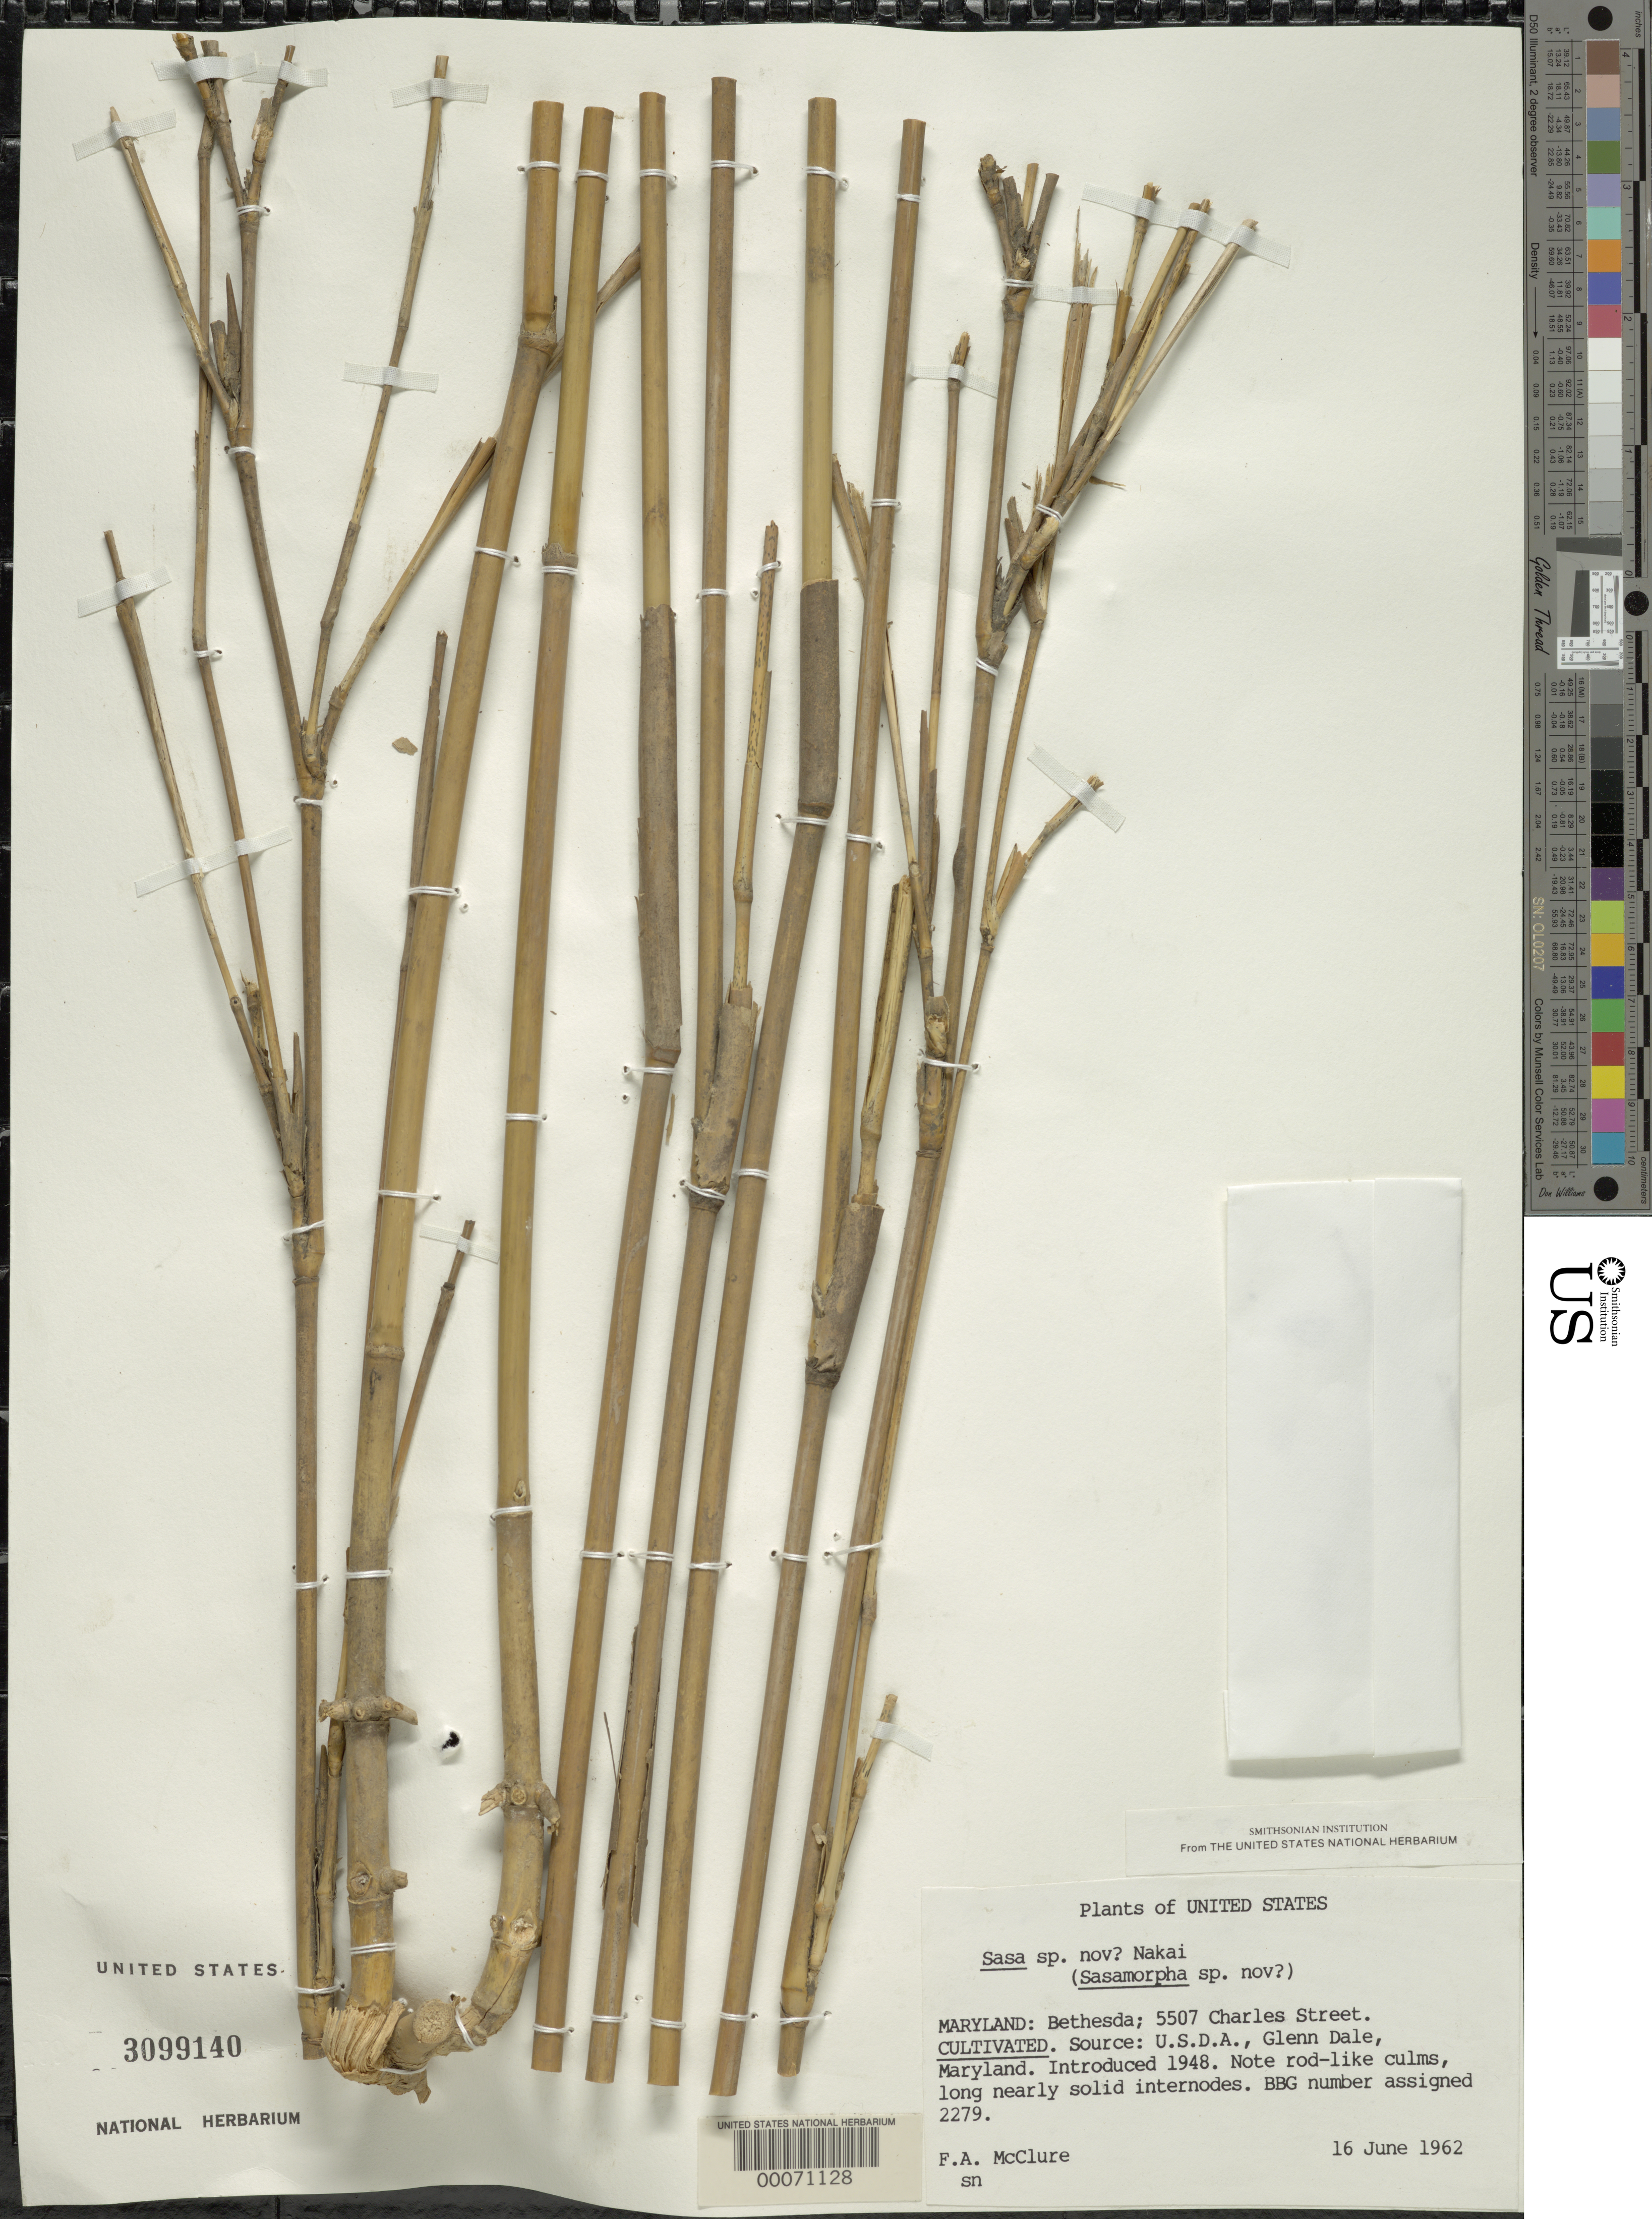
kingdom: Plantae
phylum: Tracheophyta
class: Liliopsida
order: Poales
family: Poaceae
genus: Sasa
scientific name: Sasa sp.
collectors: F. A. McClure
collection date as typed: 16 Jun 1968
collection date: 1968-06-16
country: United States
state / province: Maryland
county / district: Montgomery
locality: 5507 Charles Street, Bethesda (McClure's garden)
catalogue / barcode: US 3099140